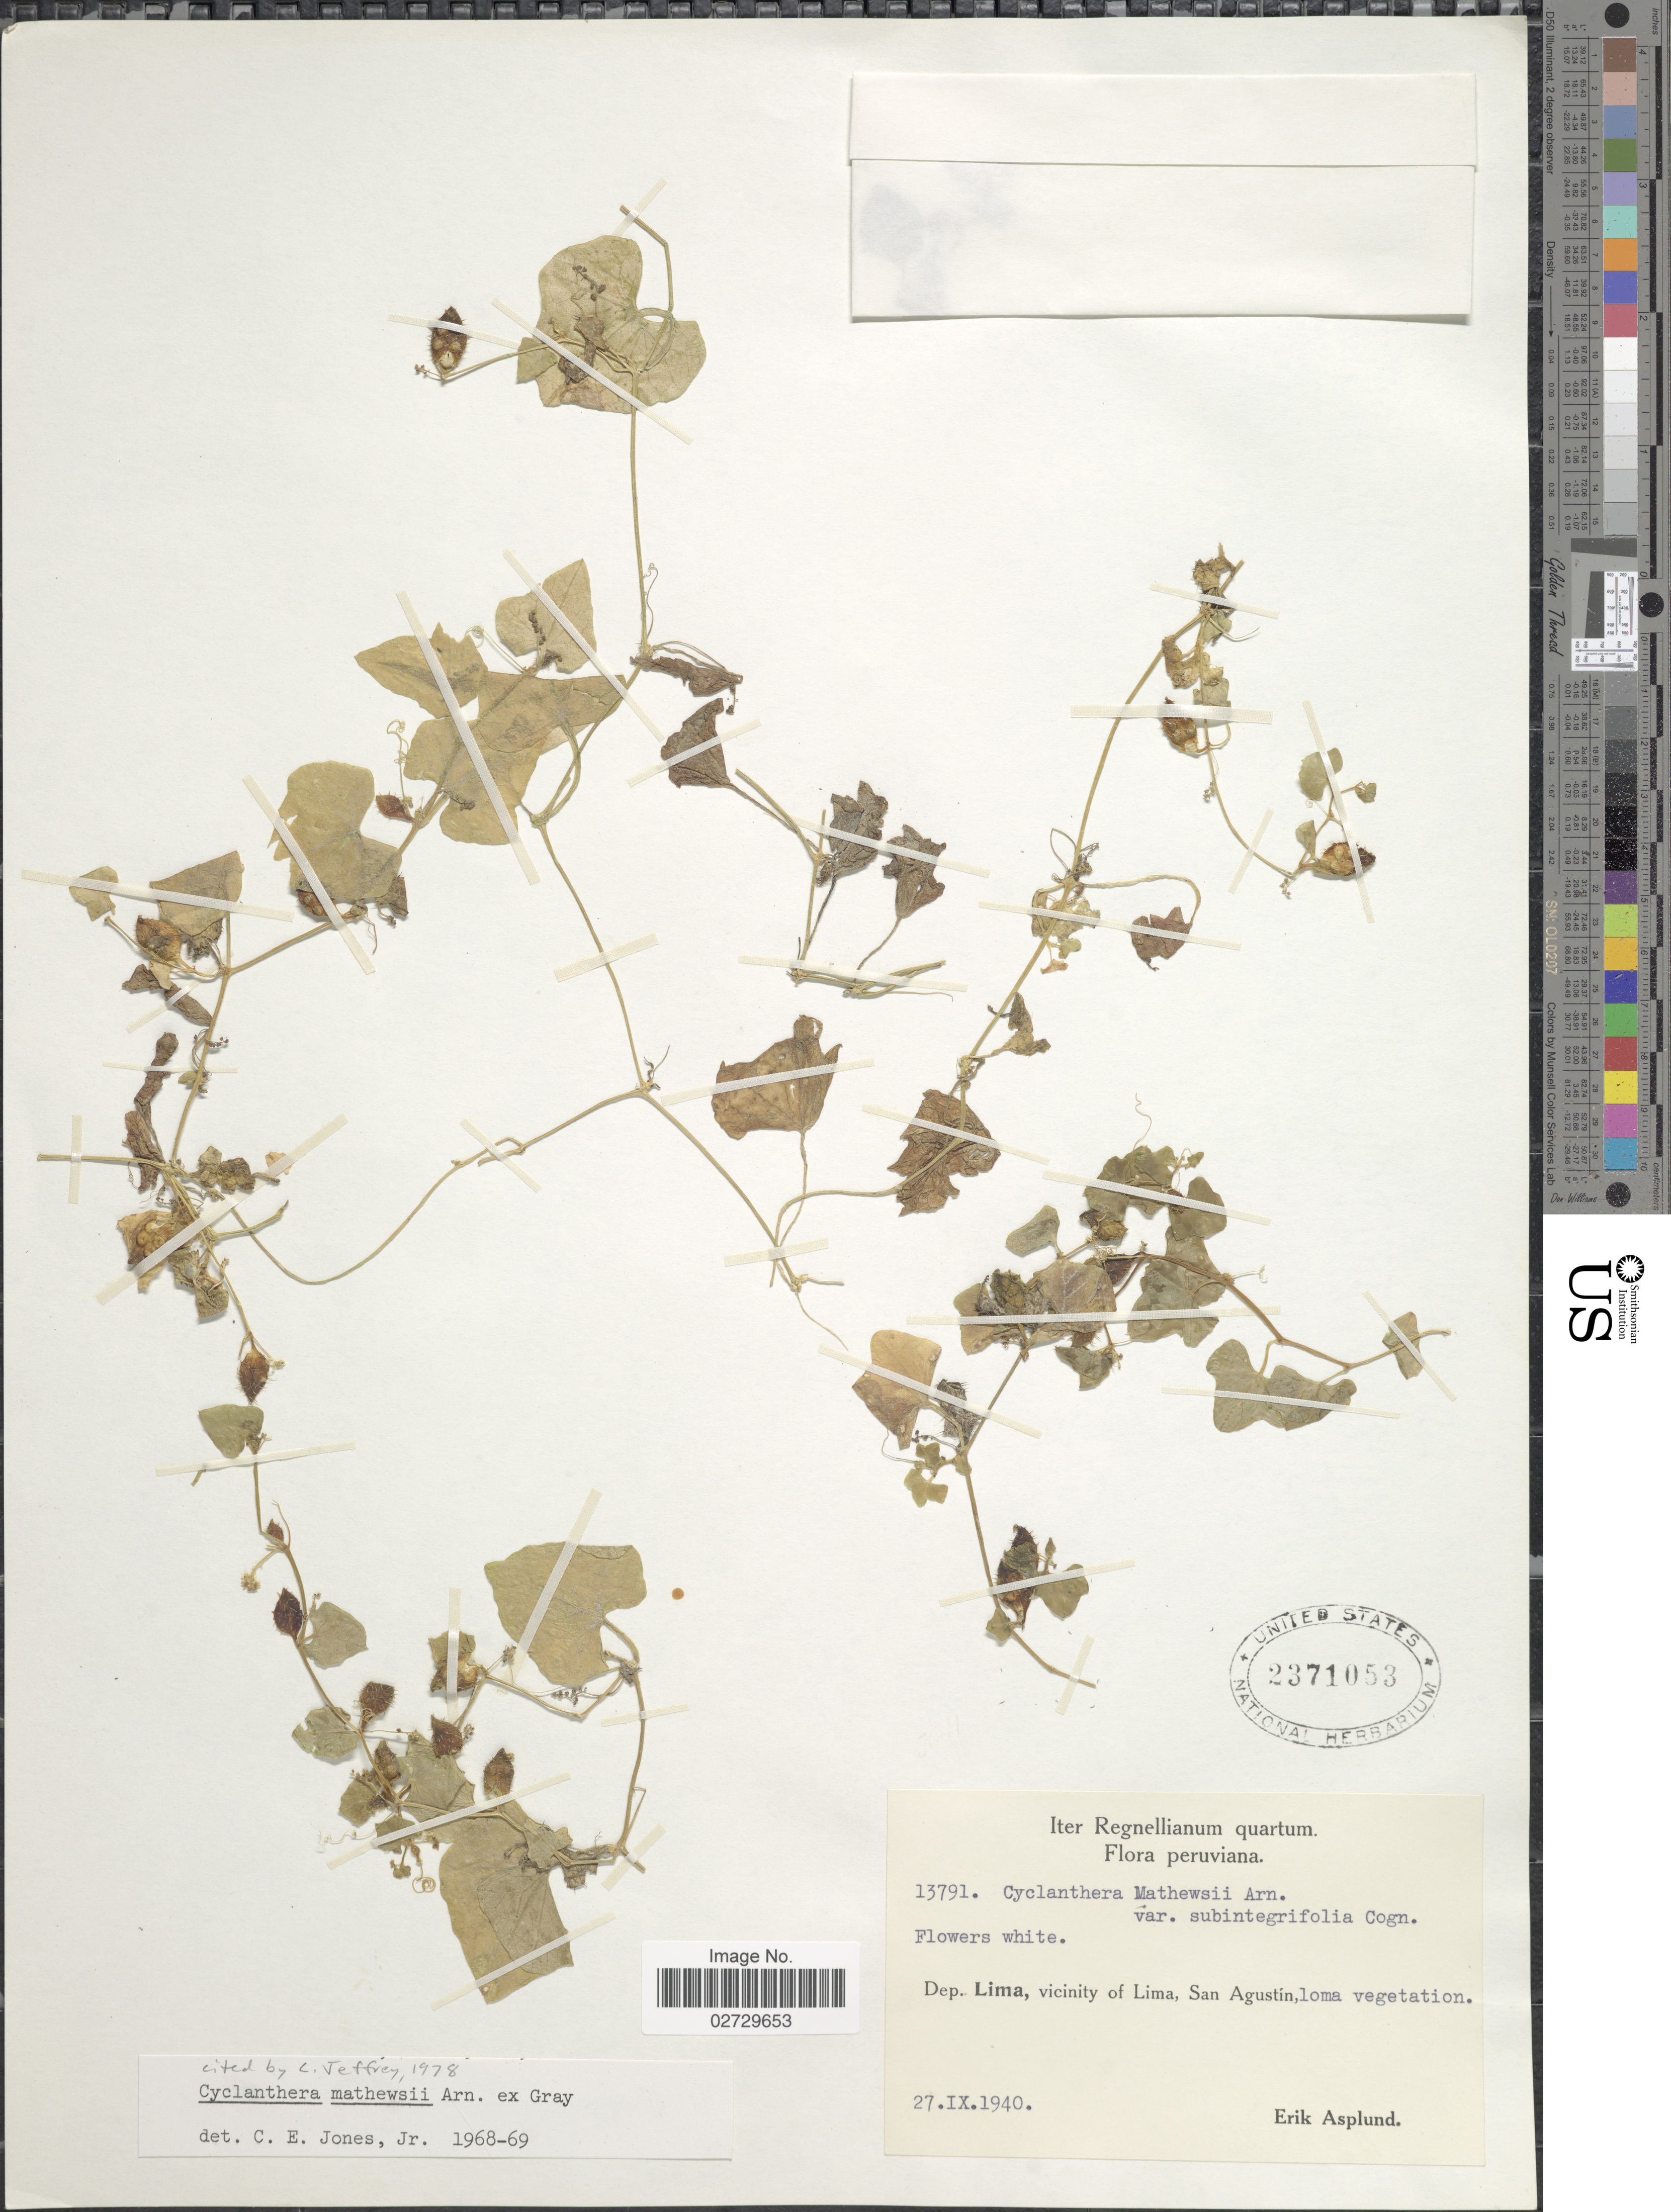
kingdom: Plantae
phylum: Tracheophyta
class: Magnoliopsida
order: Cucurbitales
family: Cucurbitaceae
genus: Cyclanthera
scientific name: Cyclanthera mathewsii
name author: Arn. ex A. Gray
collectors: E. Asplund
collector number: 13791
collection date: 1940-09-27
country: Peru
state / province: Lima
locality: Dep. Lima, vicinity of Lima, San Agustin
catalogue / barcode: US 2371053